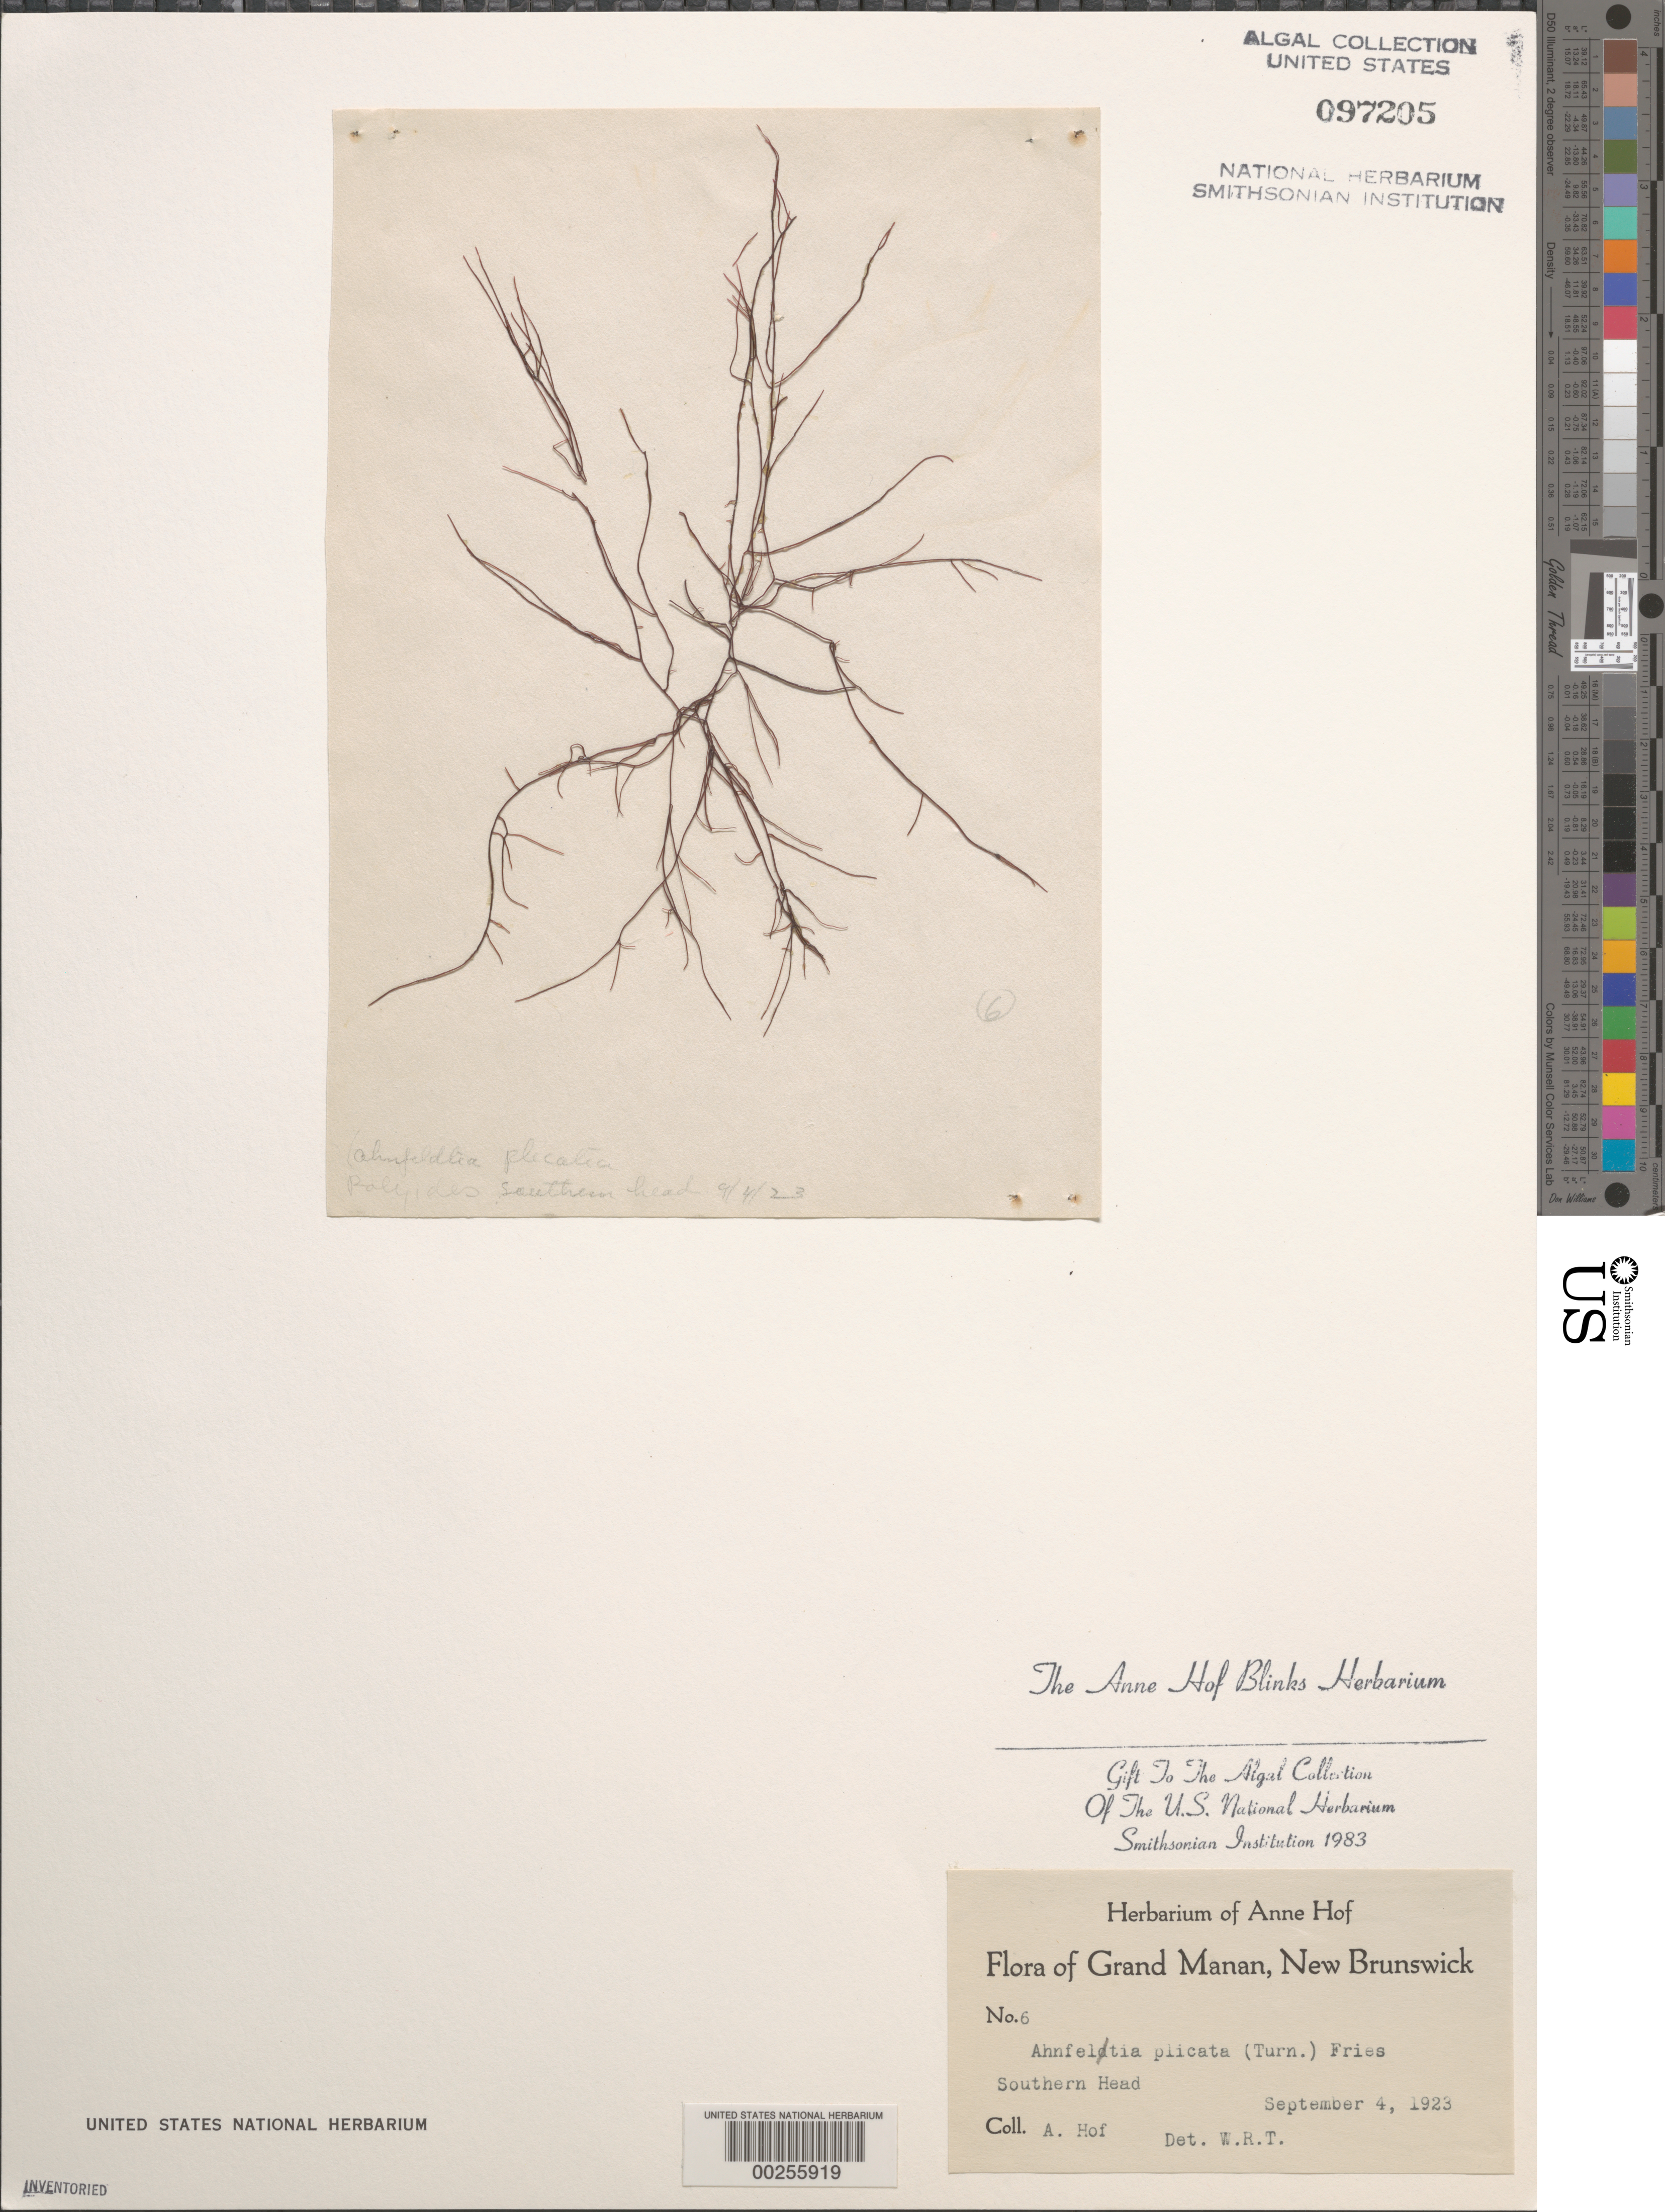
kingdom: Plantae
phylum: Rhodophyta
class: Florideophyceae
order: Ahnfeltiales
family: Ahnfeltiaceae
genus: Ahnfeltia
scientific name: Ahnfeltia plicata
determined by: Taylor, William R.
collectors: A. Blinks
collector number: AHB 6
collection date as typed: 04 Sep 1923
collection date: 1923-09-04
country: Canada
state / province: New Brunswick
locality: Grand manan, southern head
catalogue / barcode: US 97205